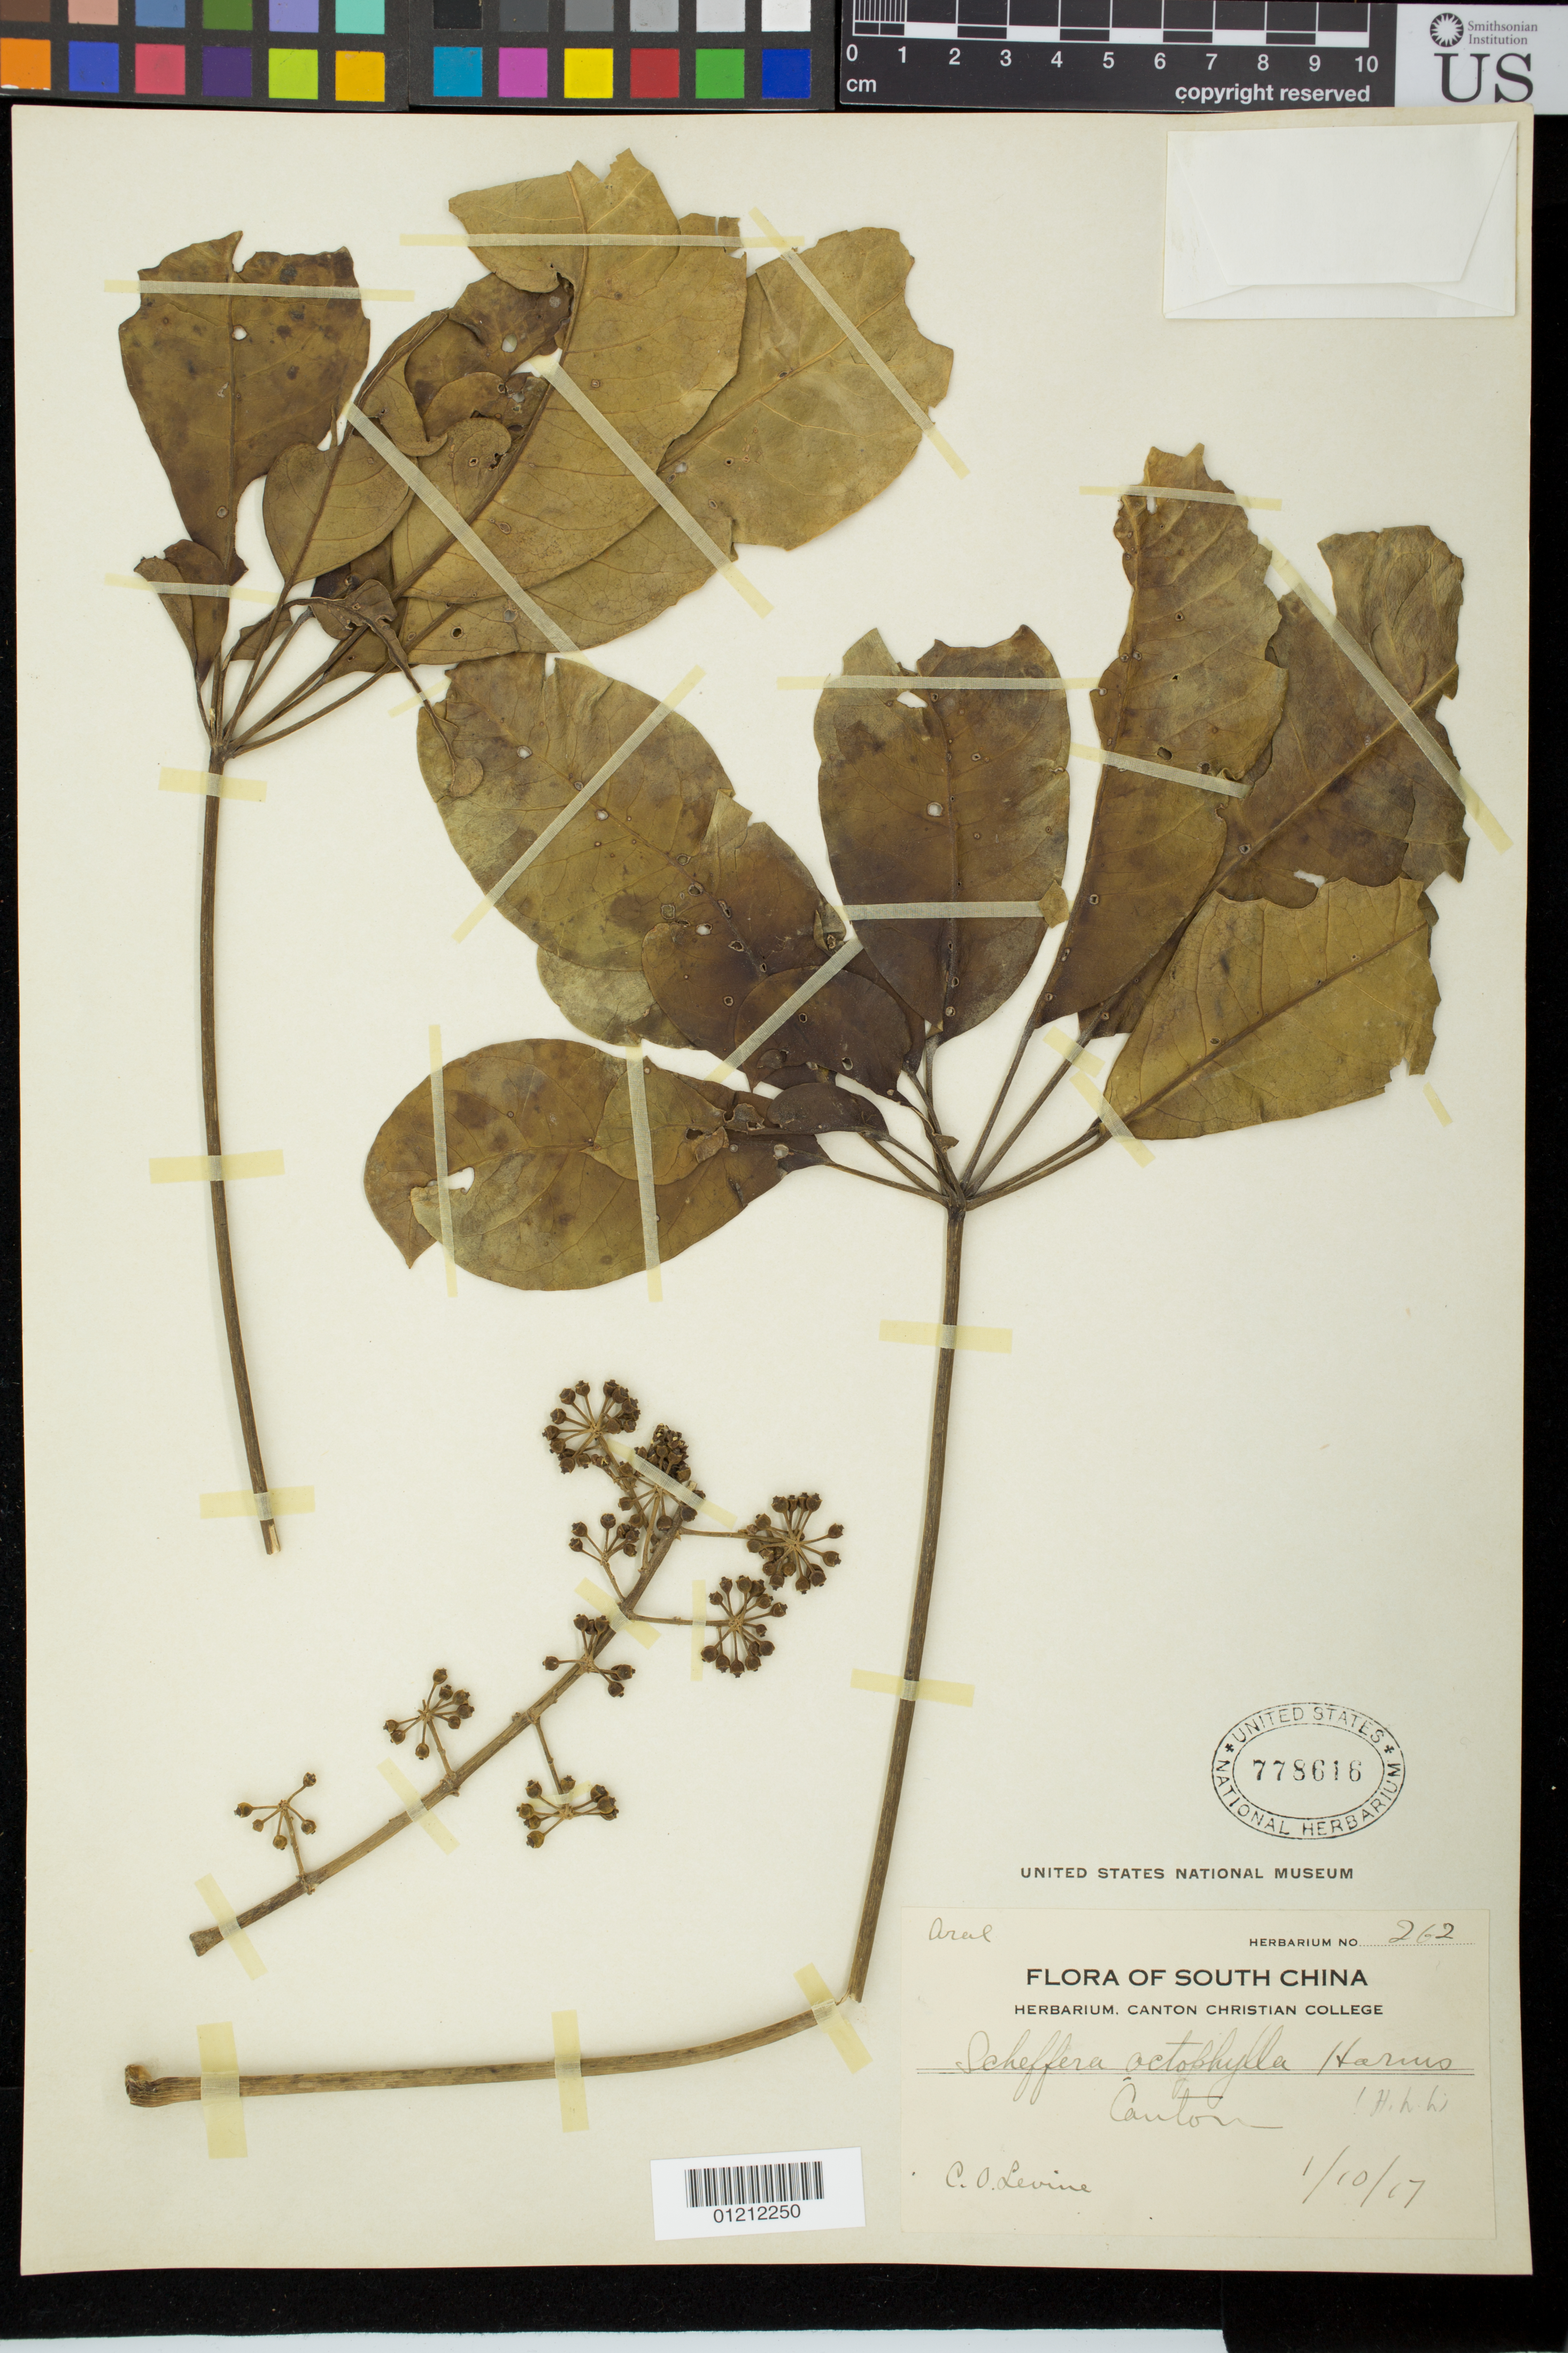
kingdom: Plantae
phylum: Tracheophyta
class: Magnoliopsida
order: Apiales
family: Araliaceae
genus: Schefflera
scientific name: Schefflera heptaphylla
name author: (L.) Frodin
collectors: C. O. Levine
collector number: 262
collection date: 1917-01-10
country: China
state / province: Guangdong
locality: Canton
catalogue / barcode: US 778616